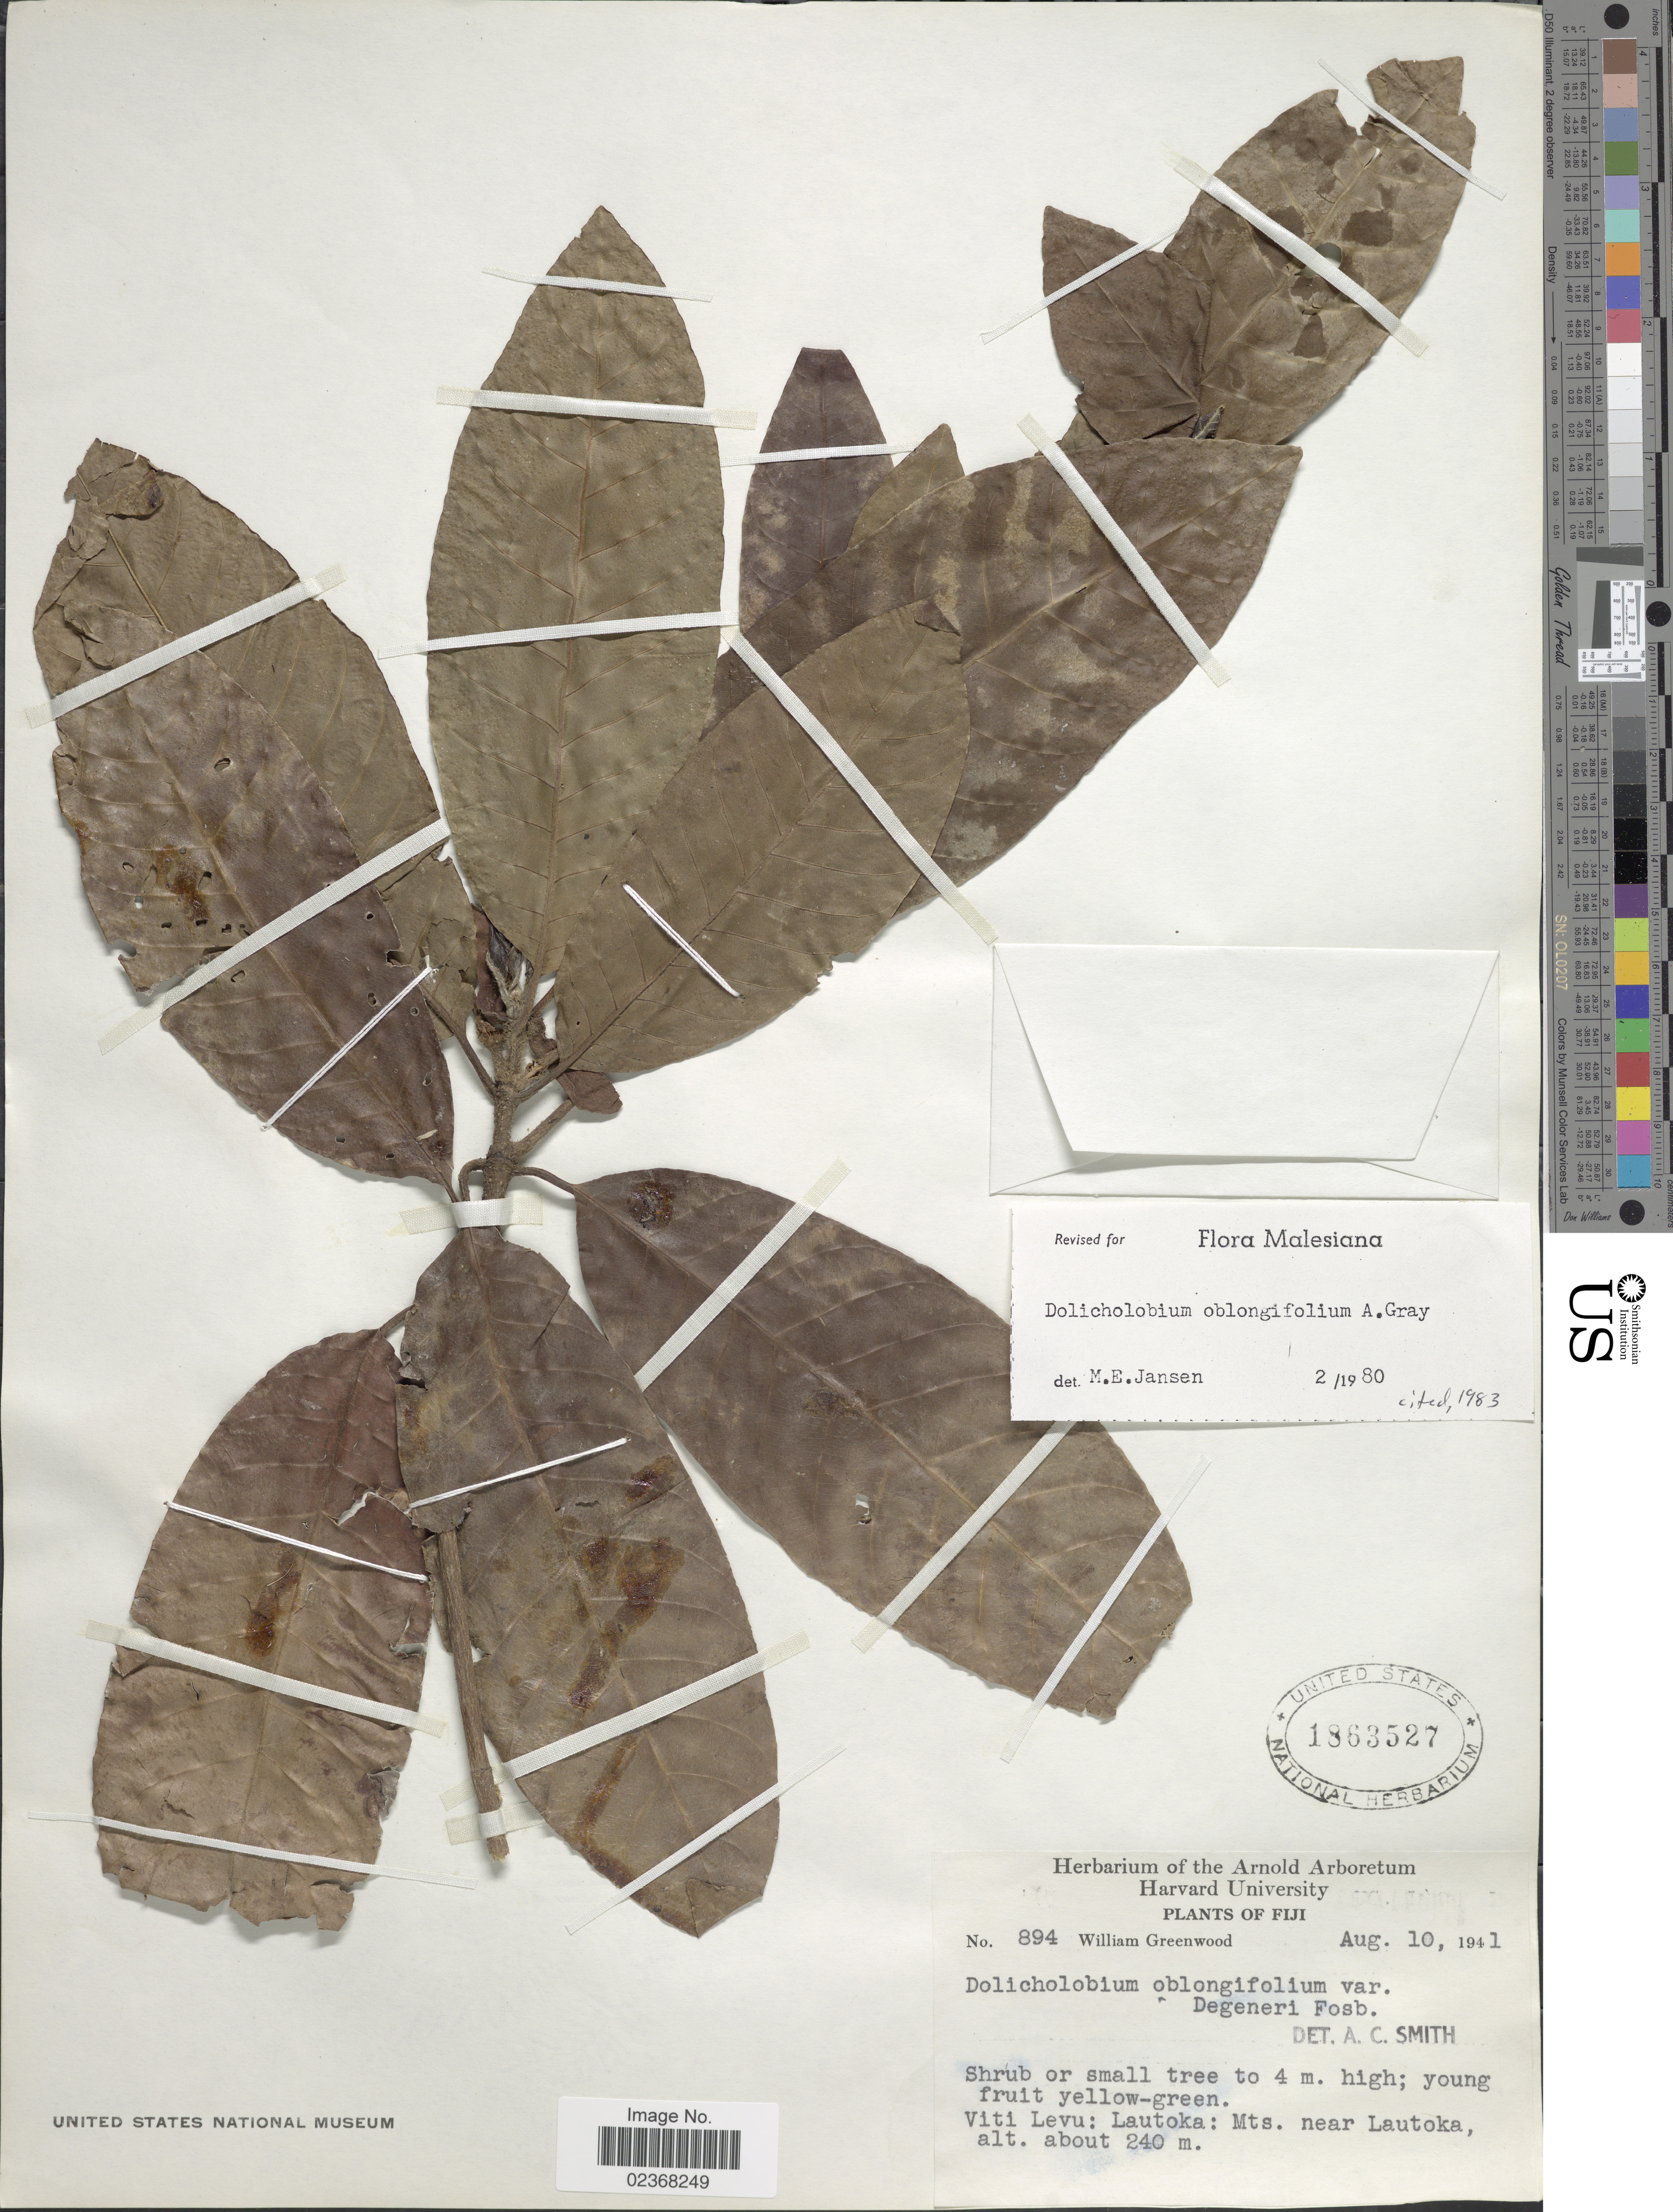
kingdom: Plantae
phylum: Tracheophyta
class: Magnoliopsida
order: Gentianales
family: Rubiaceae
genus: Dolicholobium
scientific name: Dolicholobium oblongifolium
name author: A. Gray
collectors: W. Greenwood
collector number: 894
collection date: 1941-08-10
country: Fiji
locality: Viti levu: Lautoka: Mts. near Lautoka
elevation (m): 240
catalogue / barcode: US 1863527